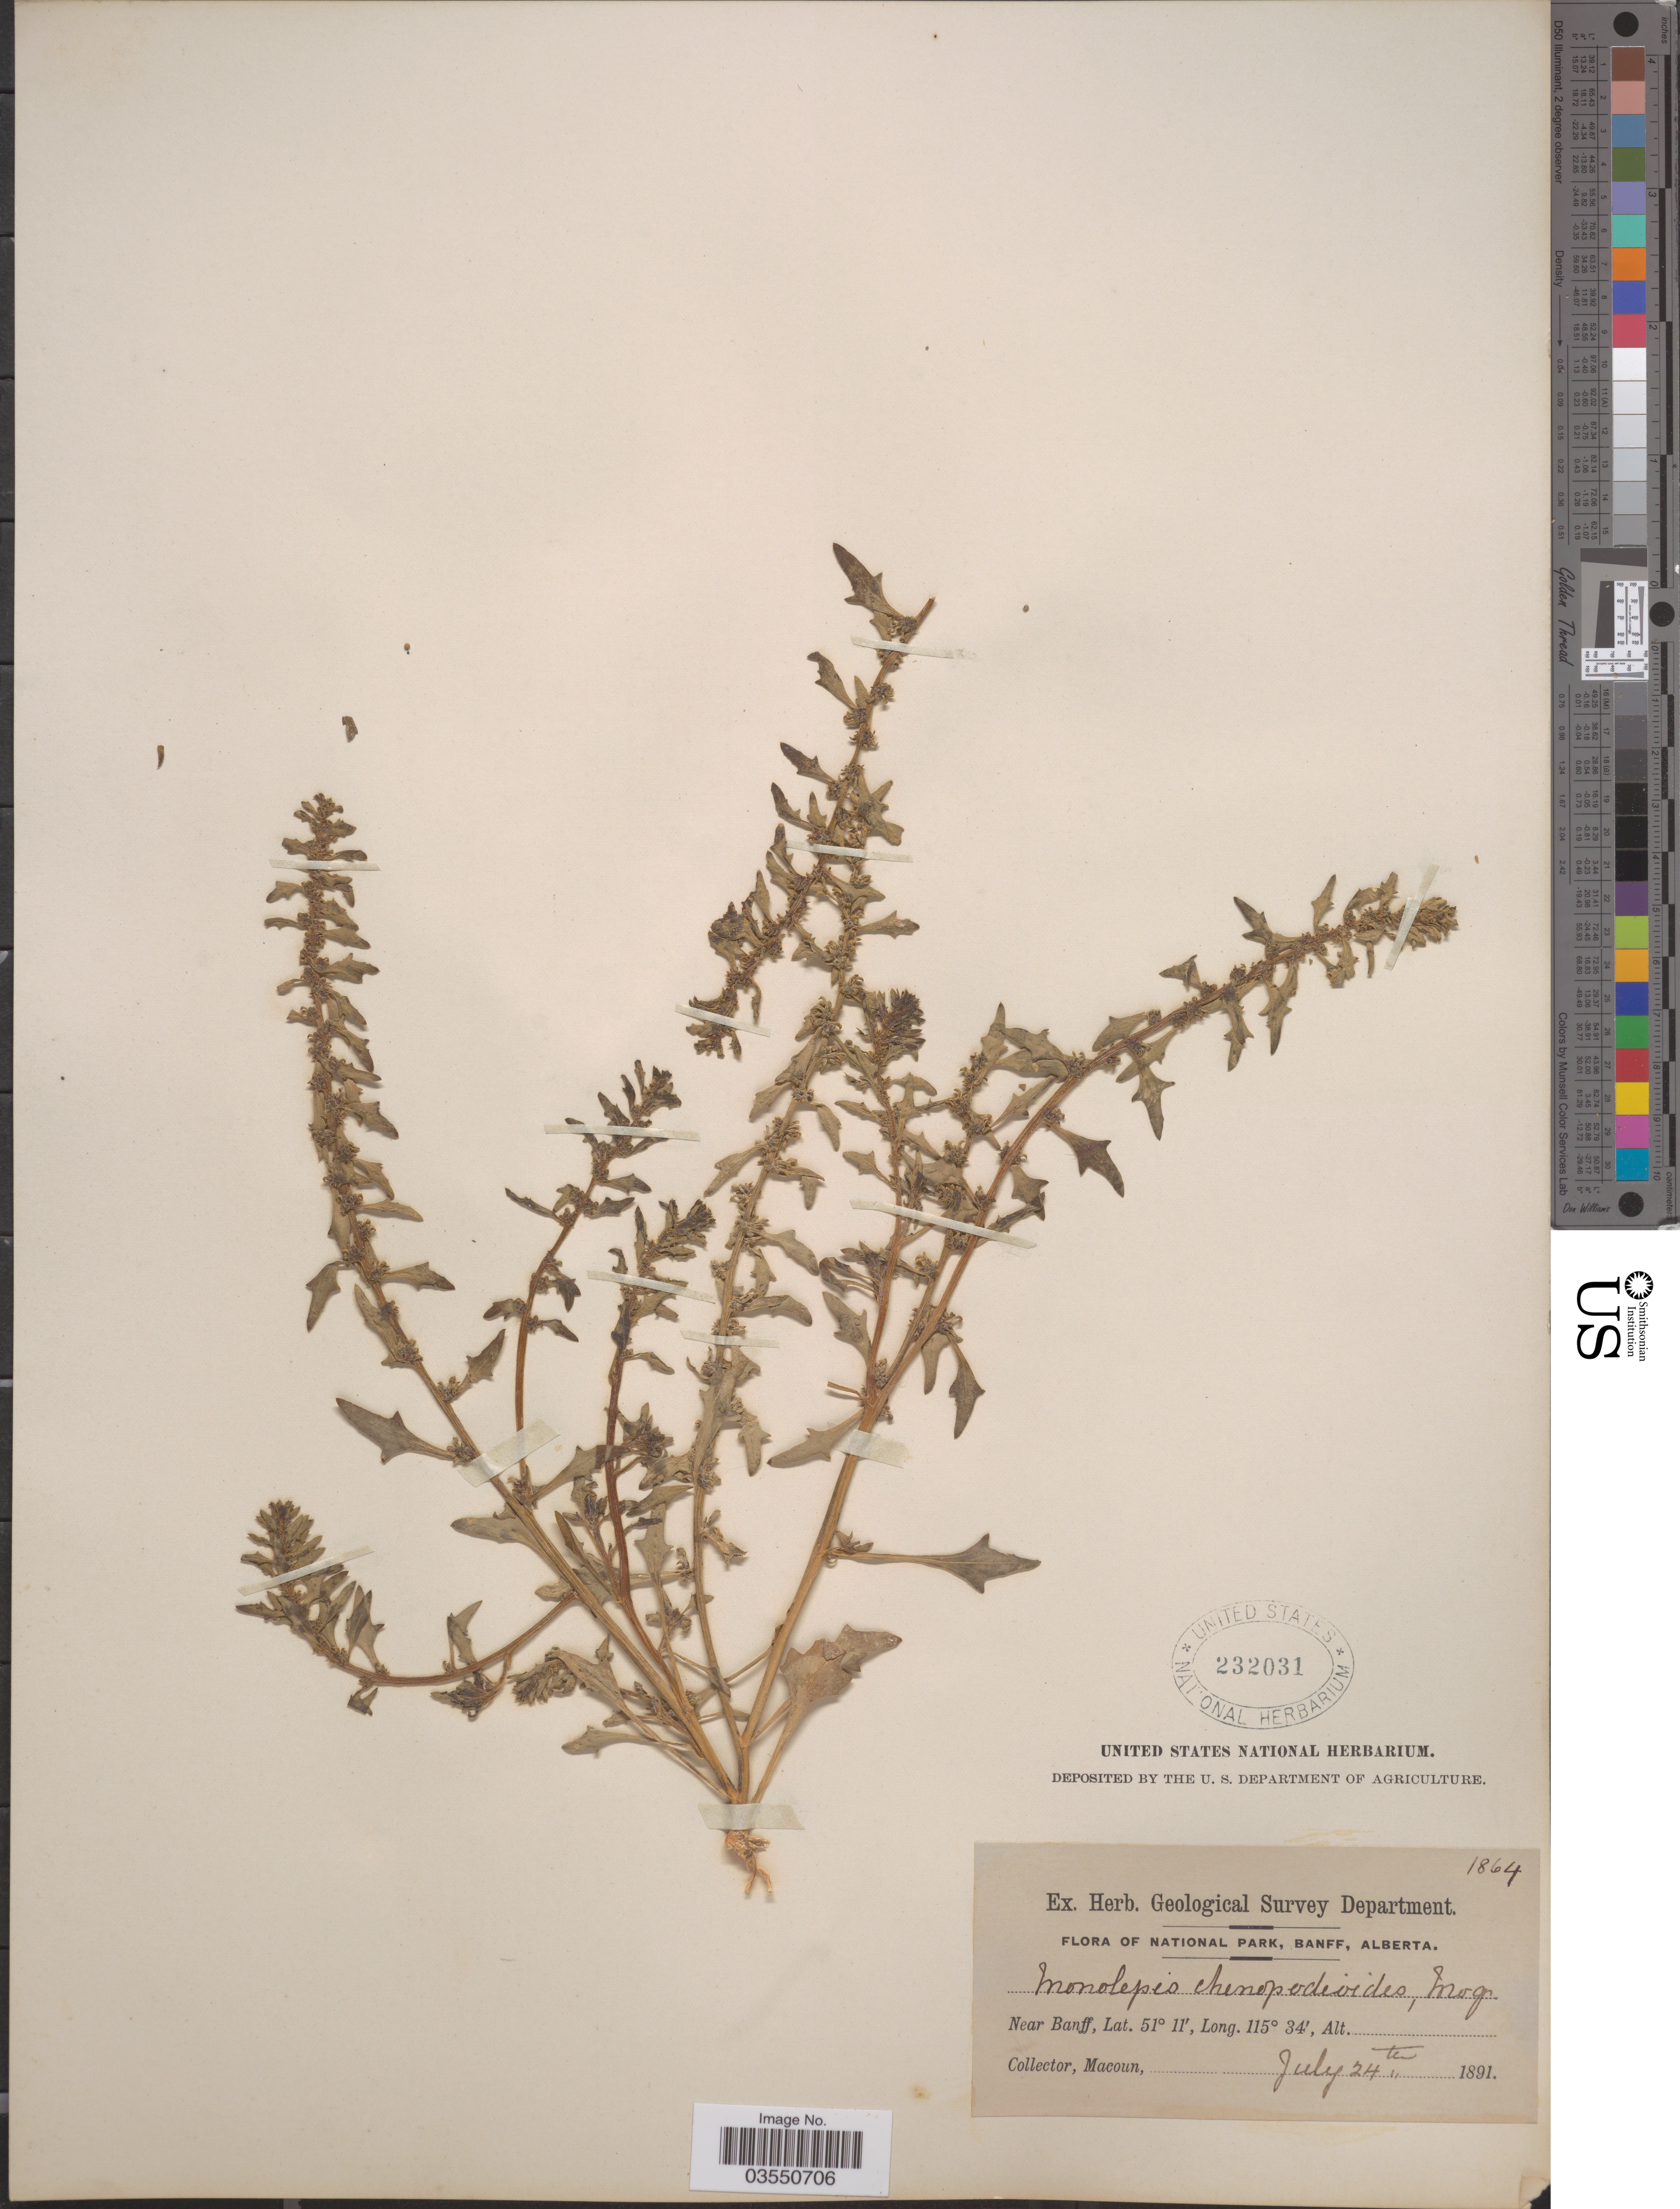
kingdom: Plantae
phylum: Tracheophyta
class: Magnoliopsida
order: Caryophyllales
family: Amaranthaceae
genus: Blitum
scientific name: Blitum nuttallianum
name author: Schult.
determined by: U.S. National Herbarium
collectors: -- Macoun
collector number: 1864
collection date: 1891-07-24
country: Canada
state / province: Alberta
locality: National Park, Banff. Near Banff.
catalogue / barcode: US 232031